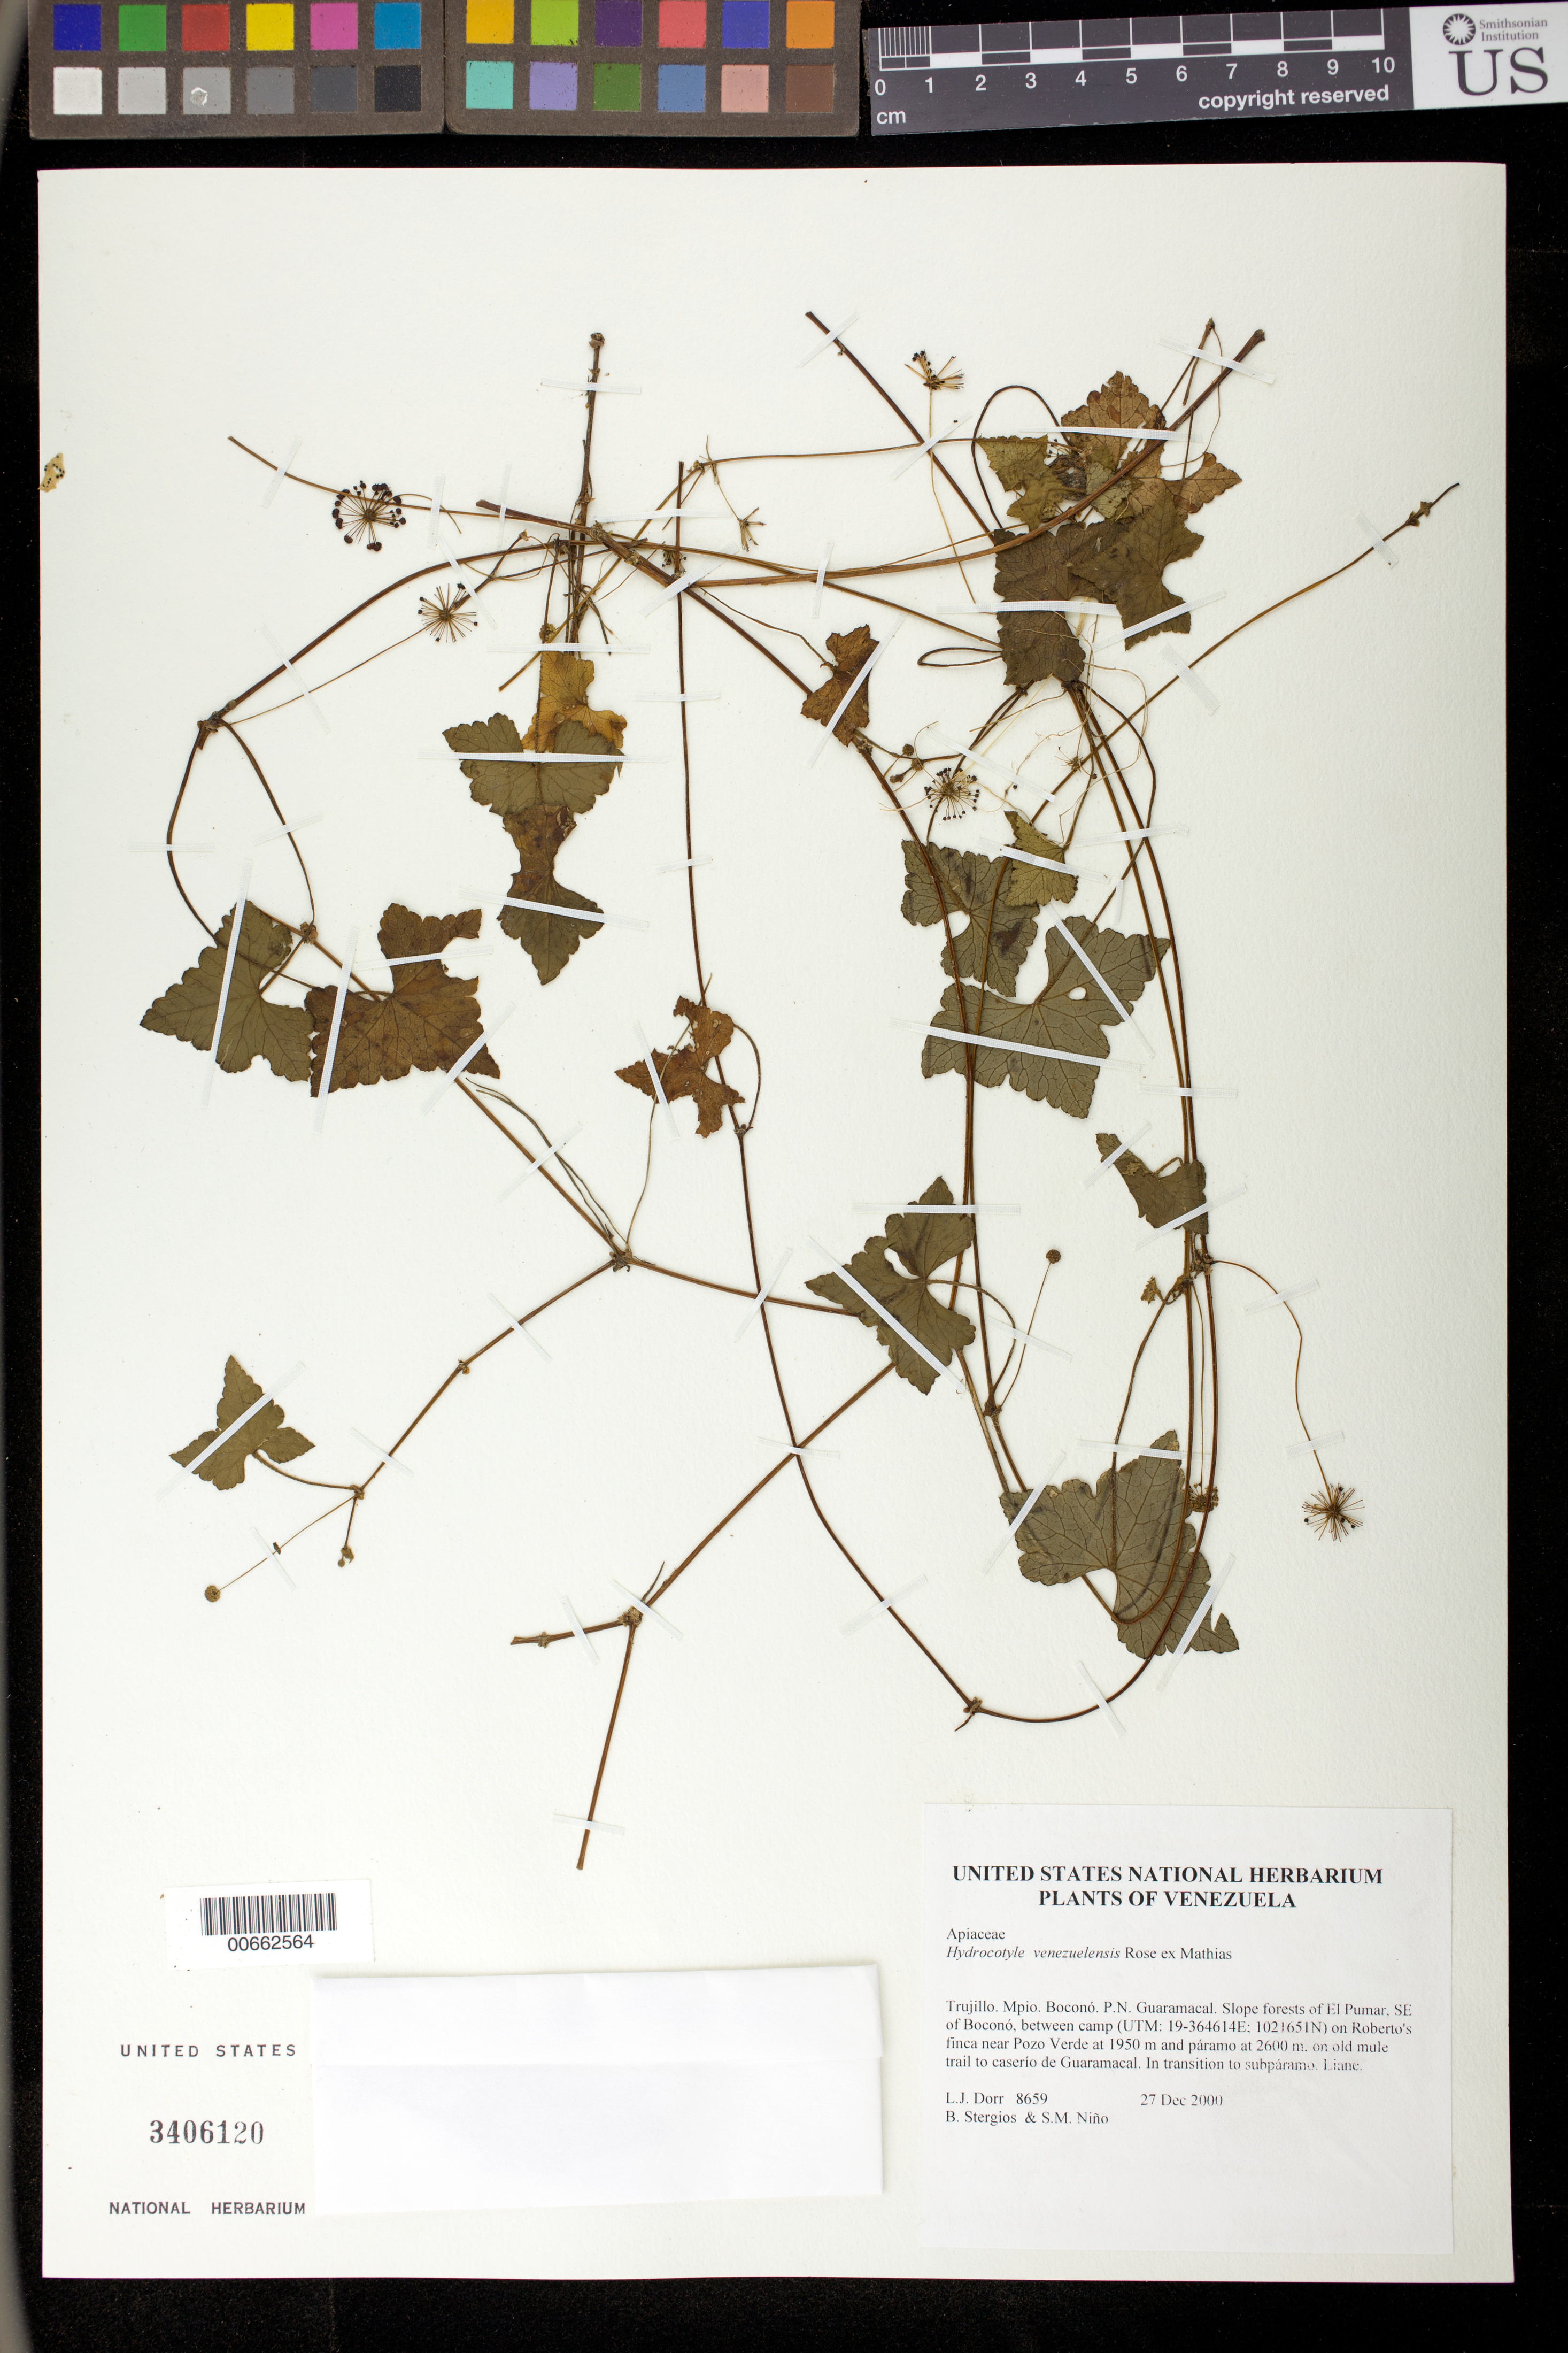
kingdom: Plantae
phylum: Tracheophyta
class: Magnoliopsida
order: Apiales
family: Araliaceae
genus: Hydrocotyle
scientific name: Hydrocotyle venezuelensis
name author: Rose ex Mathias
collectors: L. J. Dorr, B. G. Stergios & S. M. Niño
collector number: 8659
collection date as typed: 27 Dec 2000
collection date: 2000-12-27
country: Venezuela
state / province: Trujillo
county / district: Boconó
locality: Parque Nacional Guaramacal. El Pumar, SE of Boconó, between camp on Roberto's finca near Pozo Verde at 1950 m and páramo at 2600 m, on old mule trail to caserío de Guaramacal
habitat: In transition to subpáramo.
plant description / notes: PORT, US, VEN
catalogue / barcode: US 3406120